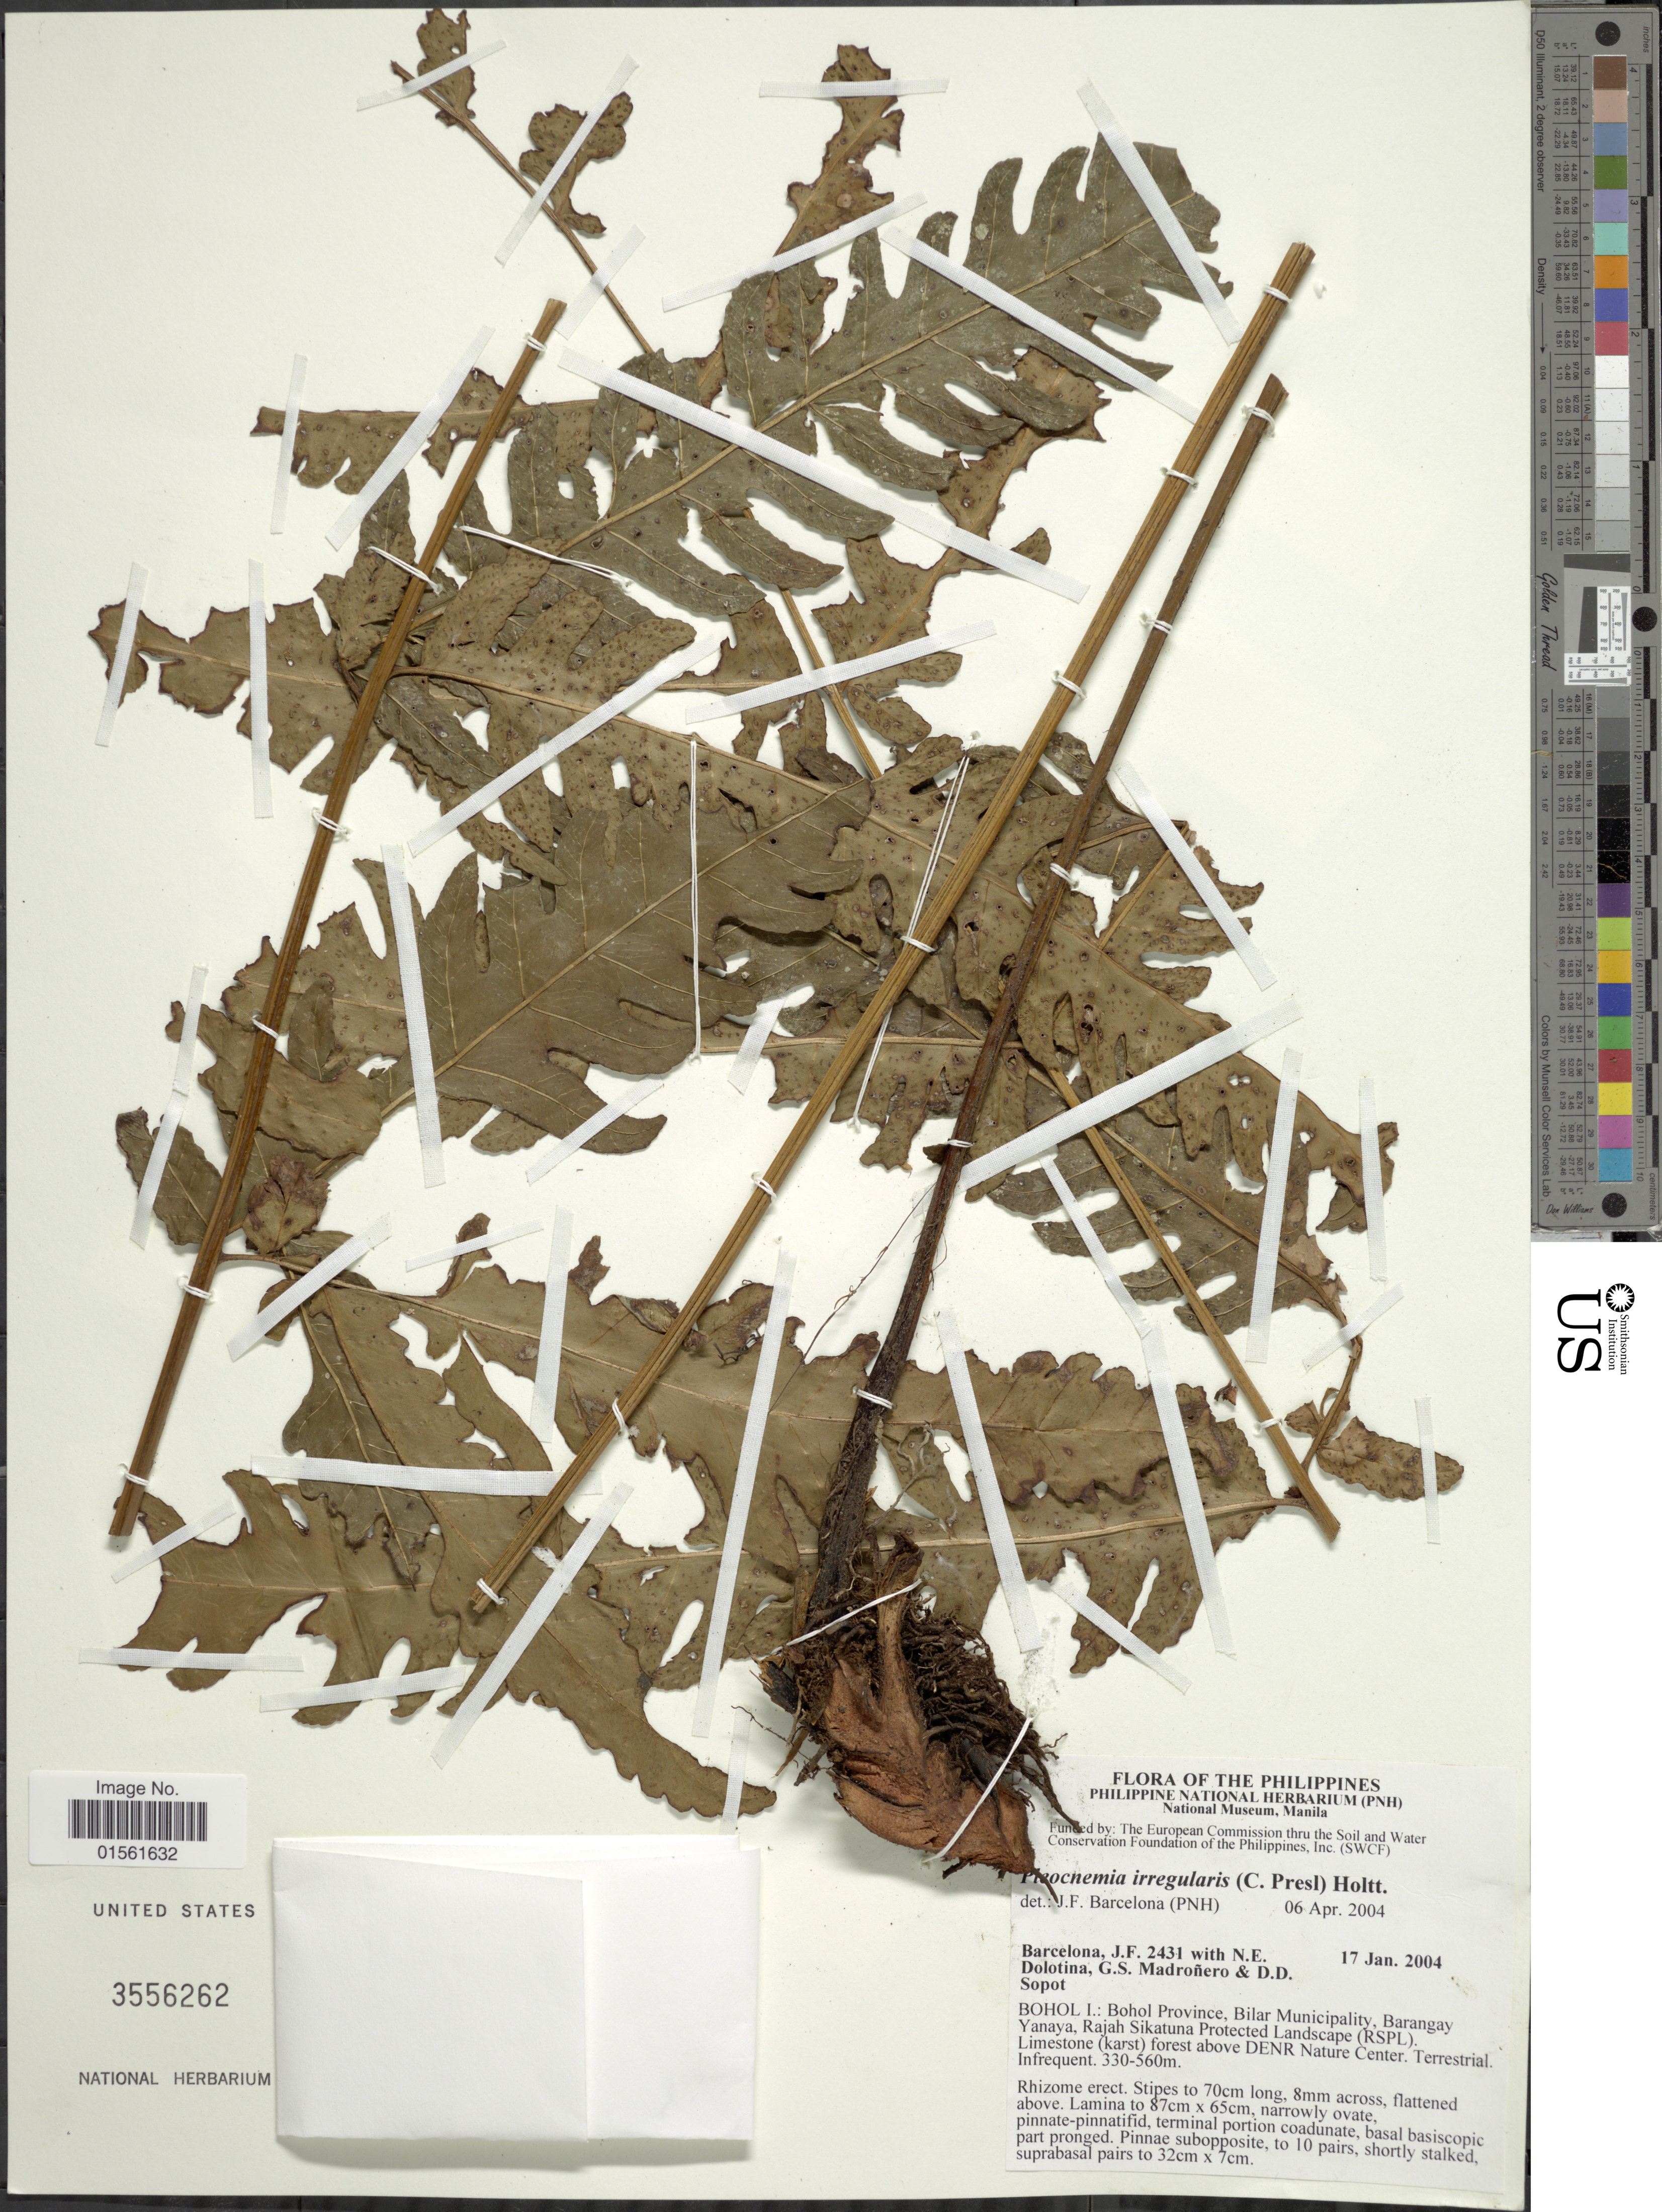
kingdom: Plantae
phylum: Tracheophyta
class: Polypodiopsida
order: Polypodiales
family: Dryopteridaceae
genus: Pleocnemia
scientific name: Pleocnemia irregularis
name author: (C. Presl) Holttum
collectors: J. F. Barcelona, N. Dolotina, D. Sopot & D. Sopot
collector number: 2431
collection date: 2004-01-17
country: Philippines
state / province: Central Visayas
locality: Bohol I.: Bohol Province, Bilar Municipality, Barangay Yanaga, Rajah sikatuna Protected Landscape (RSPL). Limestone (karst) forest above DENR Nature Center.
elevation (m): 330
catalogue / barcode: US 3556262